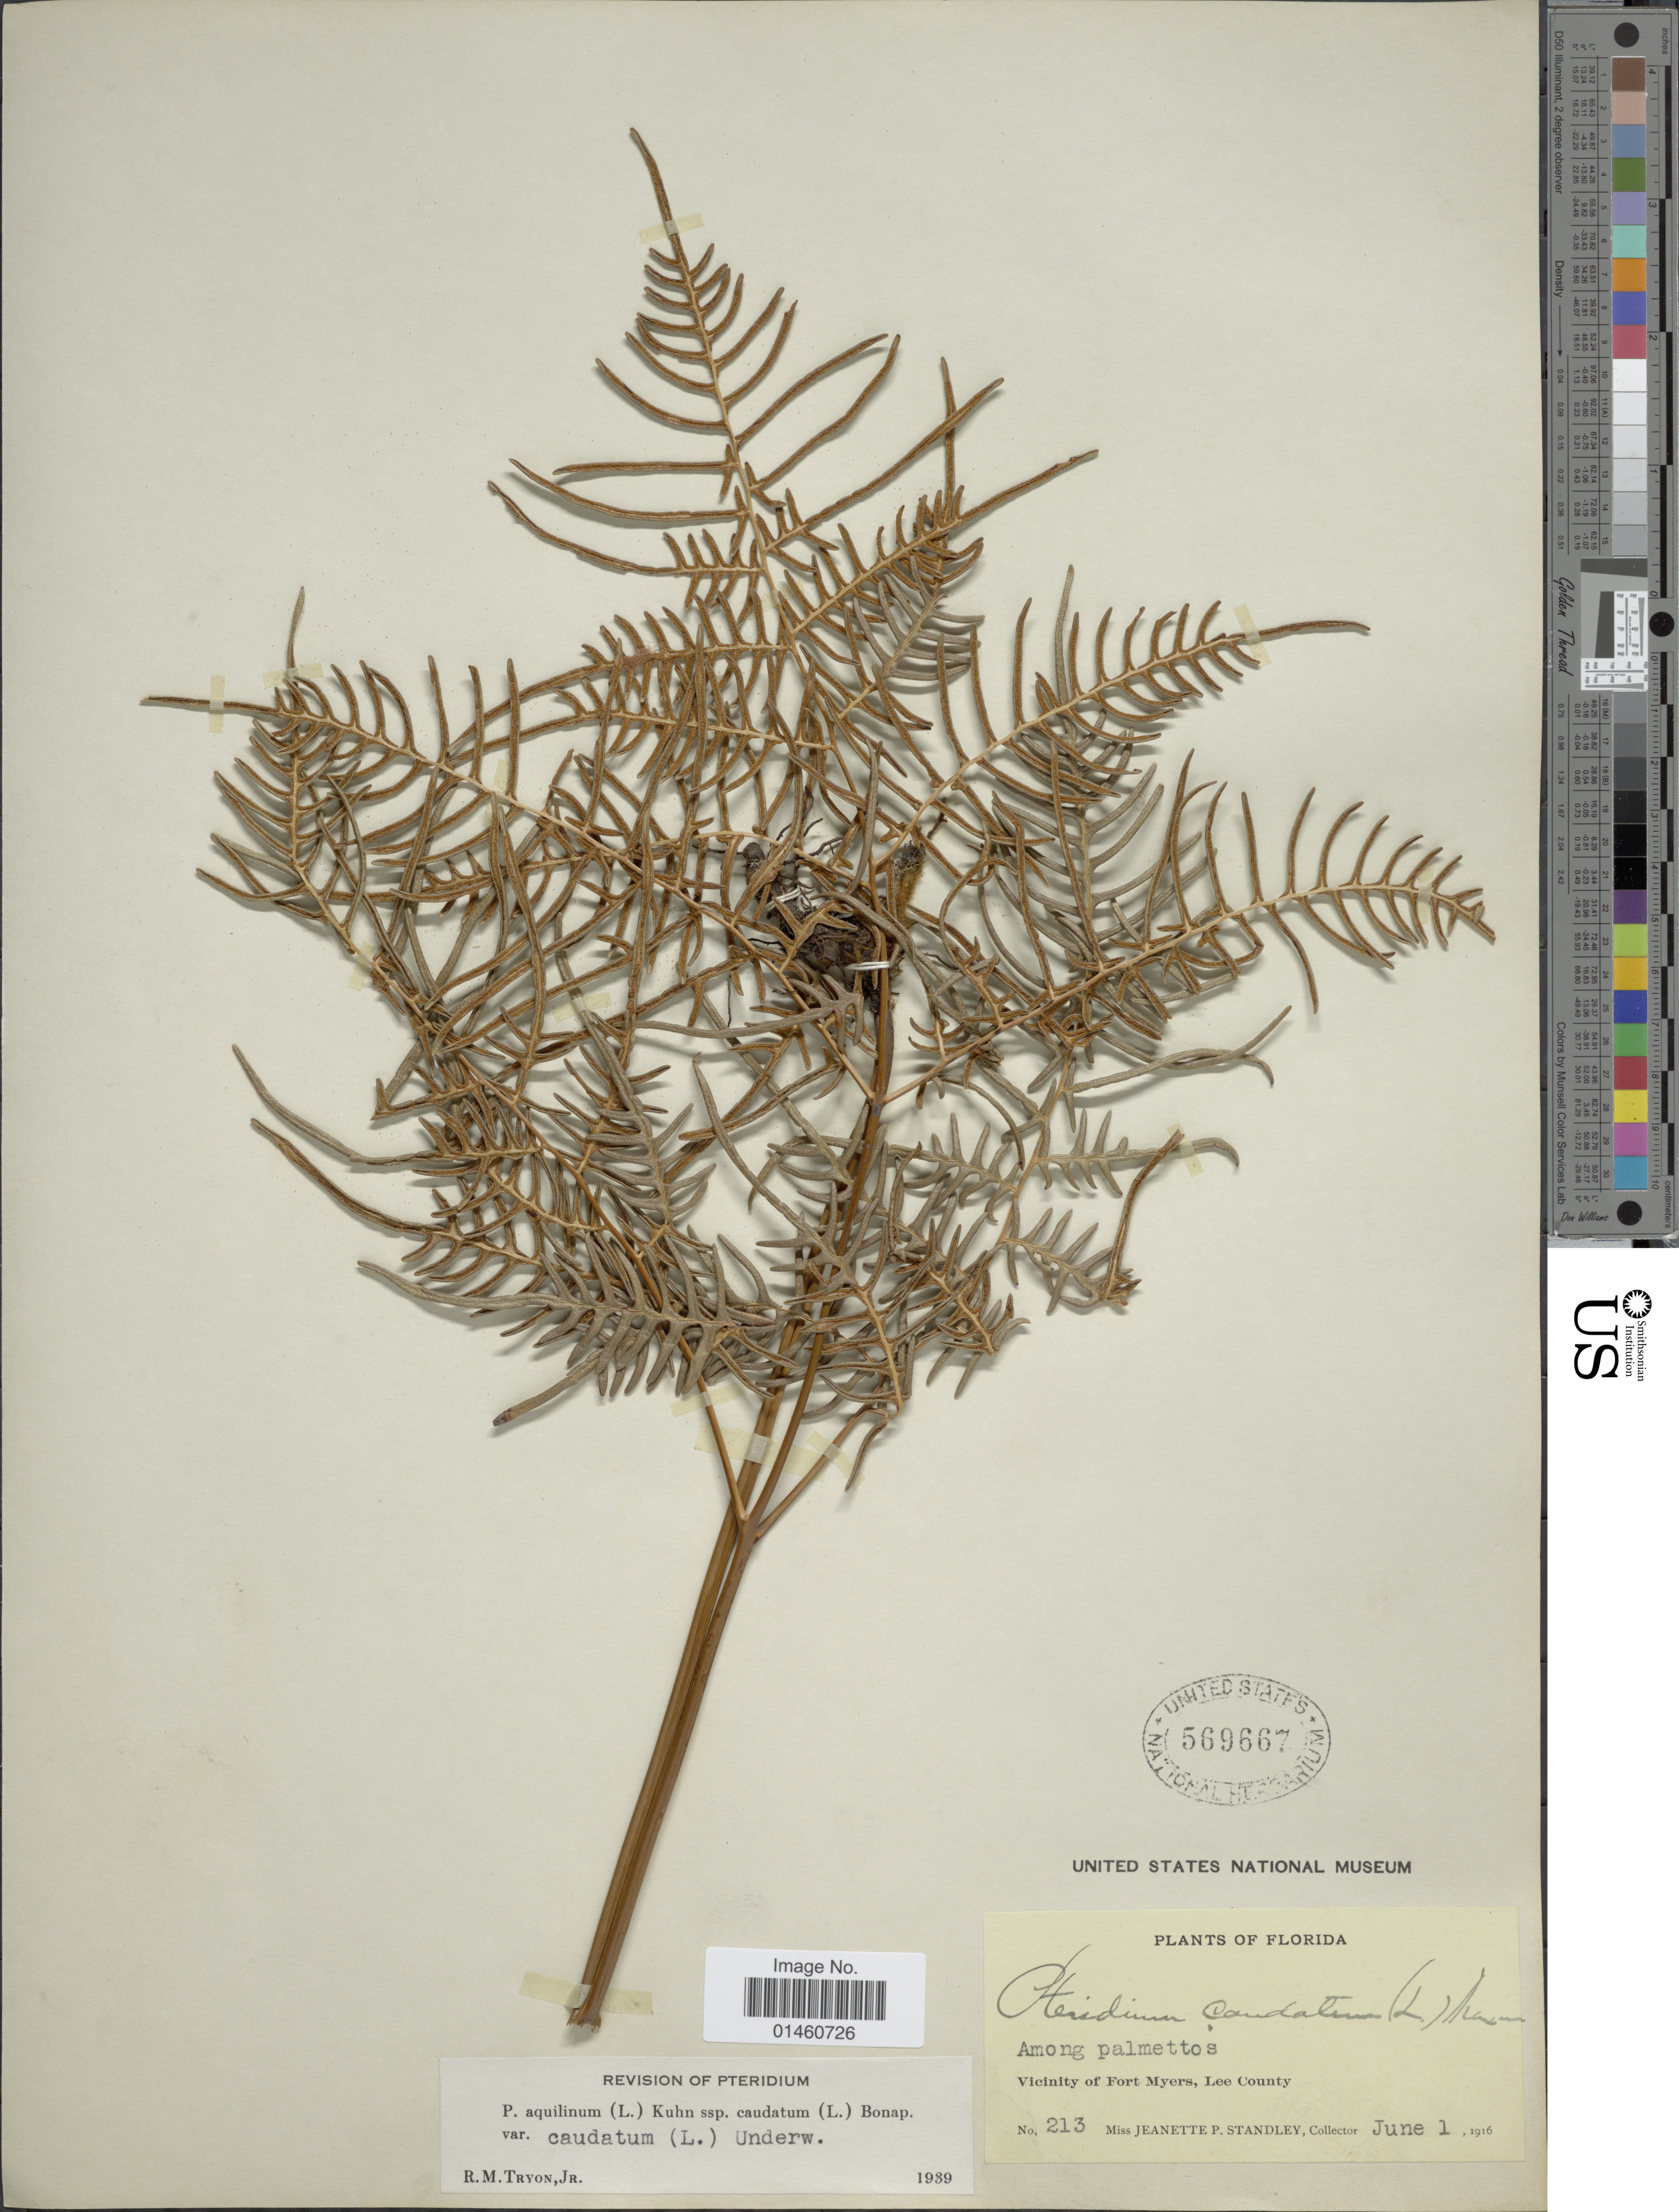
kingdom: Plantae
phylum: Tracheophyta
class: Polypodiopsida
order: Polypodiales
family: Dennstaedtiaceae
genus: Pteridium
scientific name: Pteridium caudatum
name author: (L.) Maxon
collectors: J. P. Standley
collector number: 213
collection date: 1916-06-01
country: United States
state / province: Florida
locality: Among palmettos, Vicinity of Fort Myers, Lee County.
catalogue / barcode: US 569667